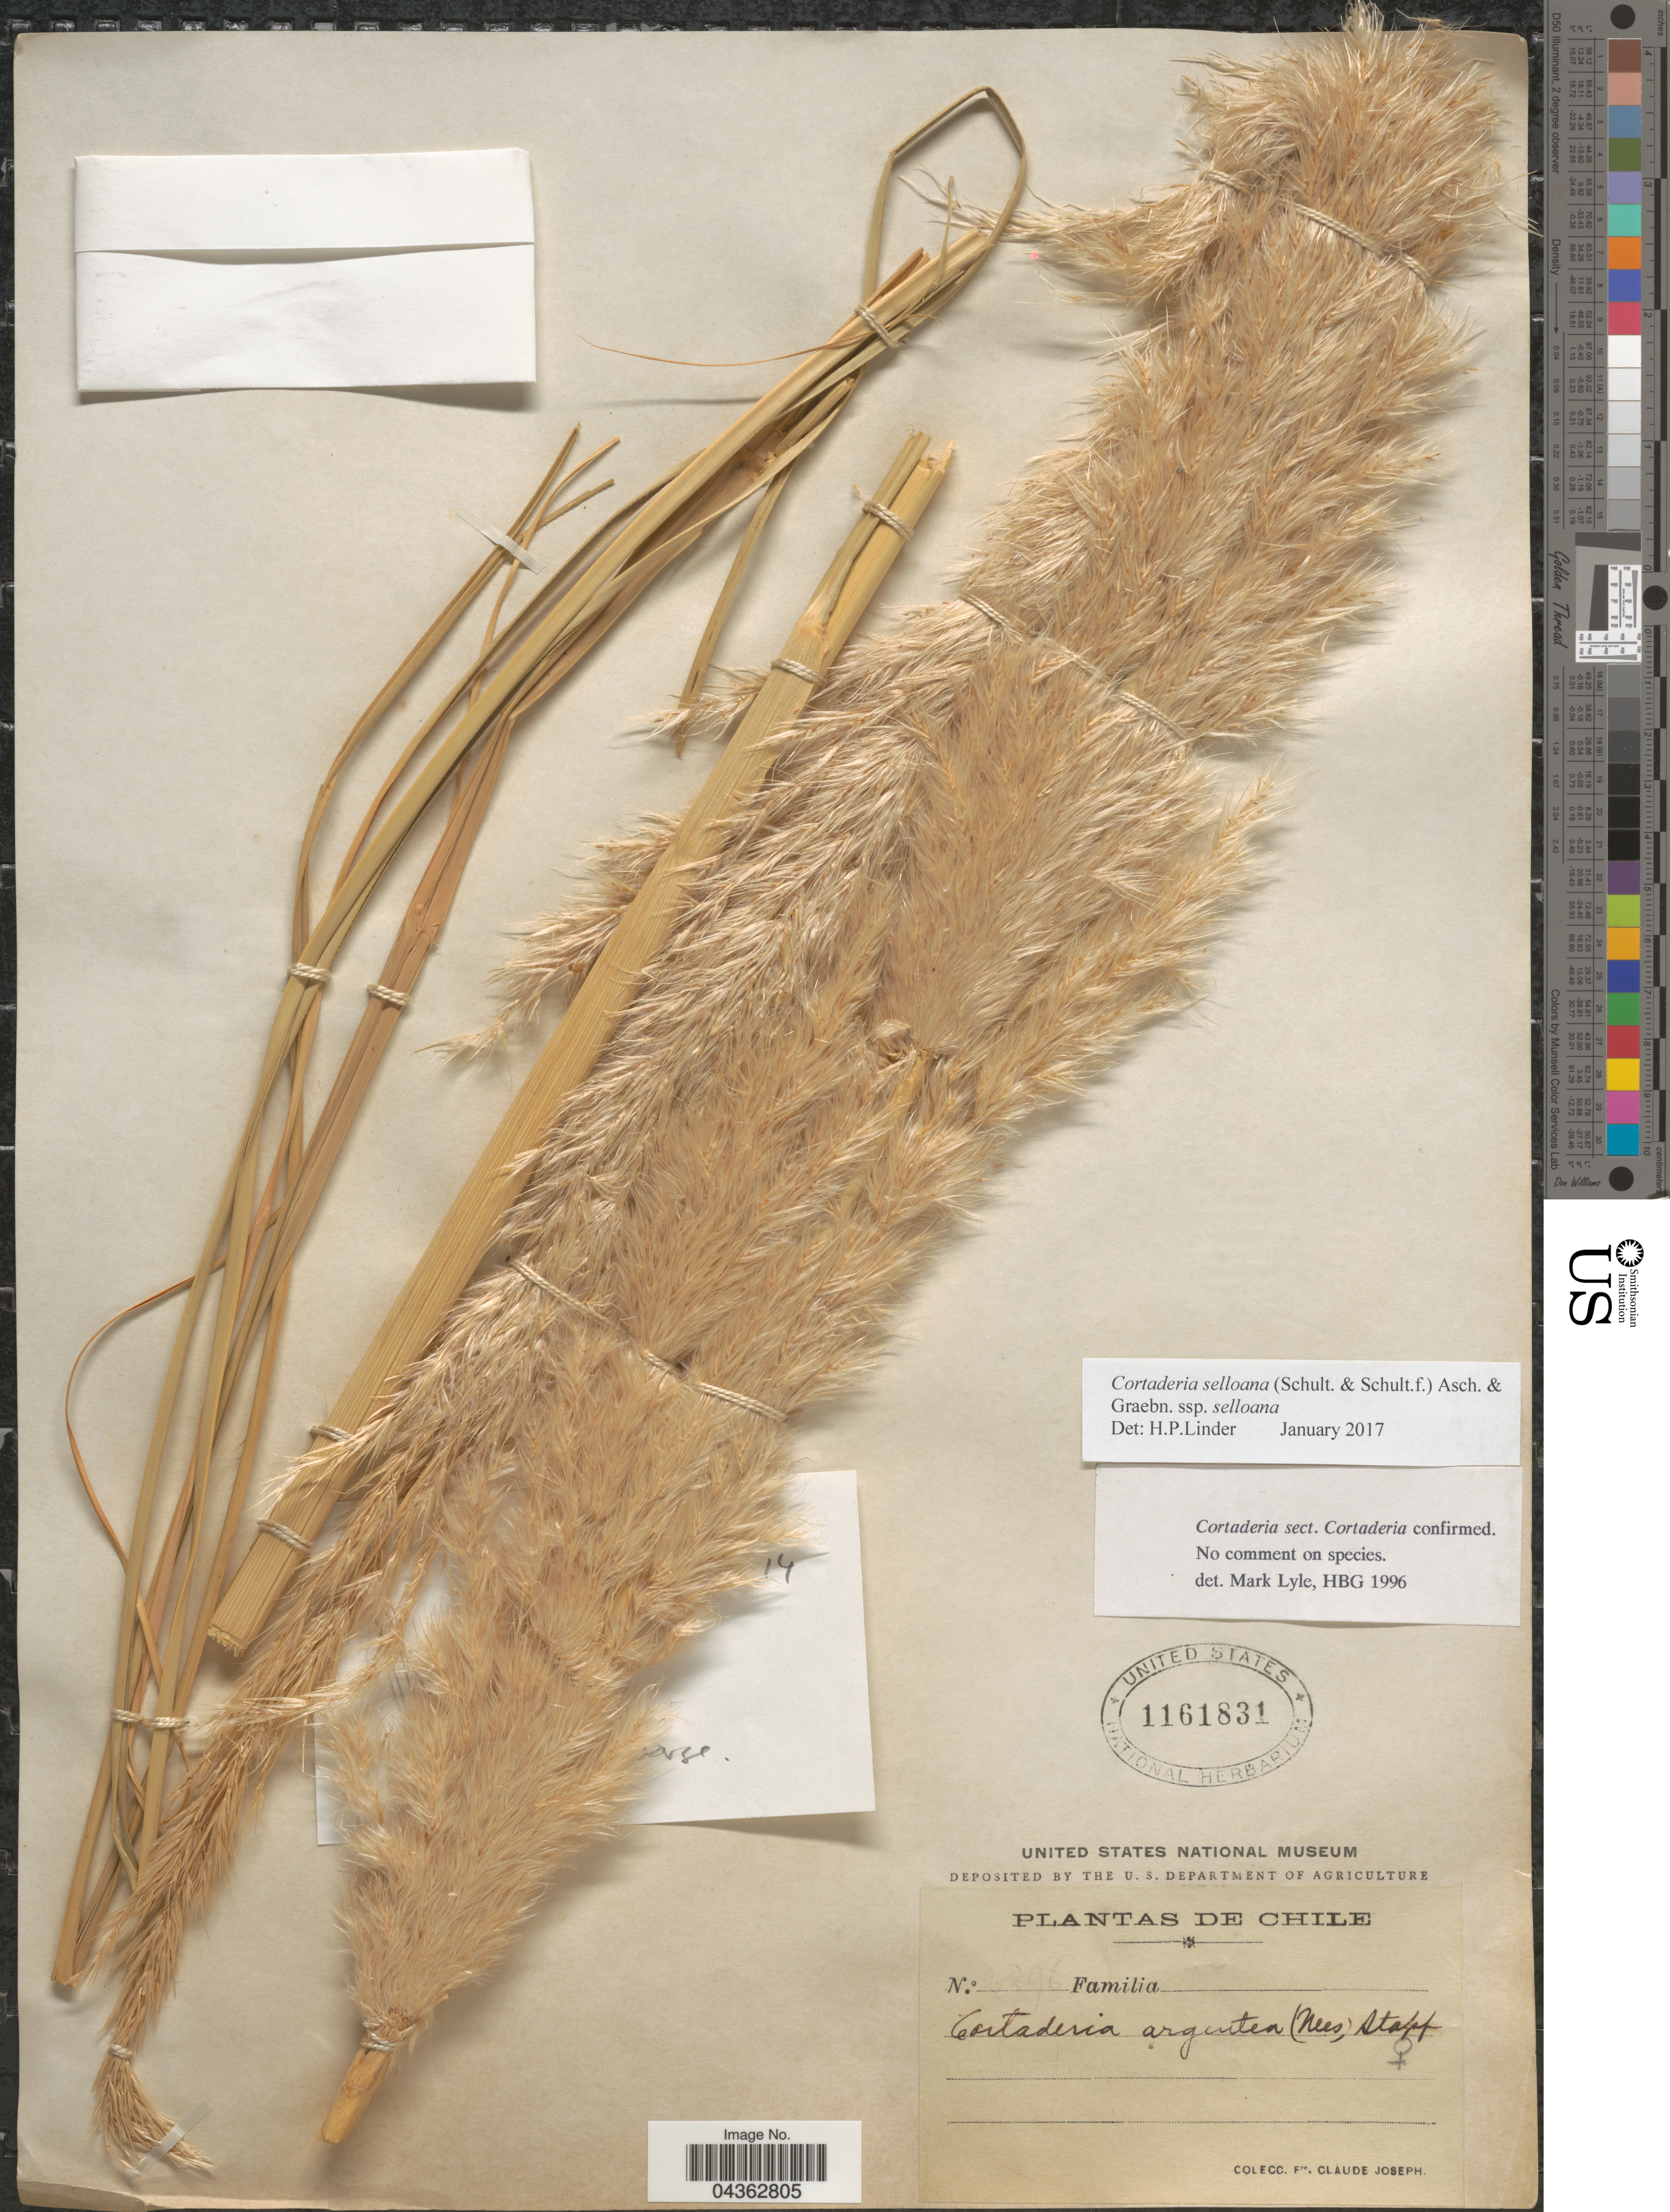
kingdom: Plantae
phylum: Tracheophyta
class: Liliopsida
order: Poales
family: Poaceae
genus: Cortaderia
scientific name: Cortaderia selloana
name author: (Schult. & Schult. f.) Asch. & Graebn.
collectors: Bro. Claude-Joseph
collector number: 3296*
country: Chile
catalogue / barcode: US 1161831